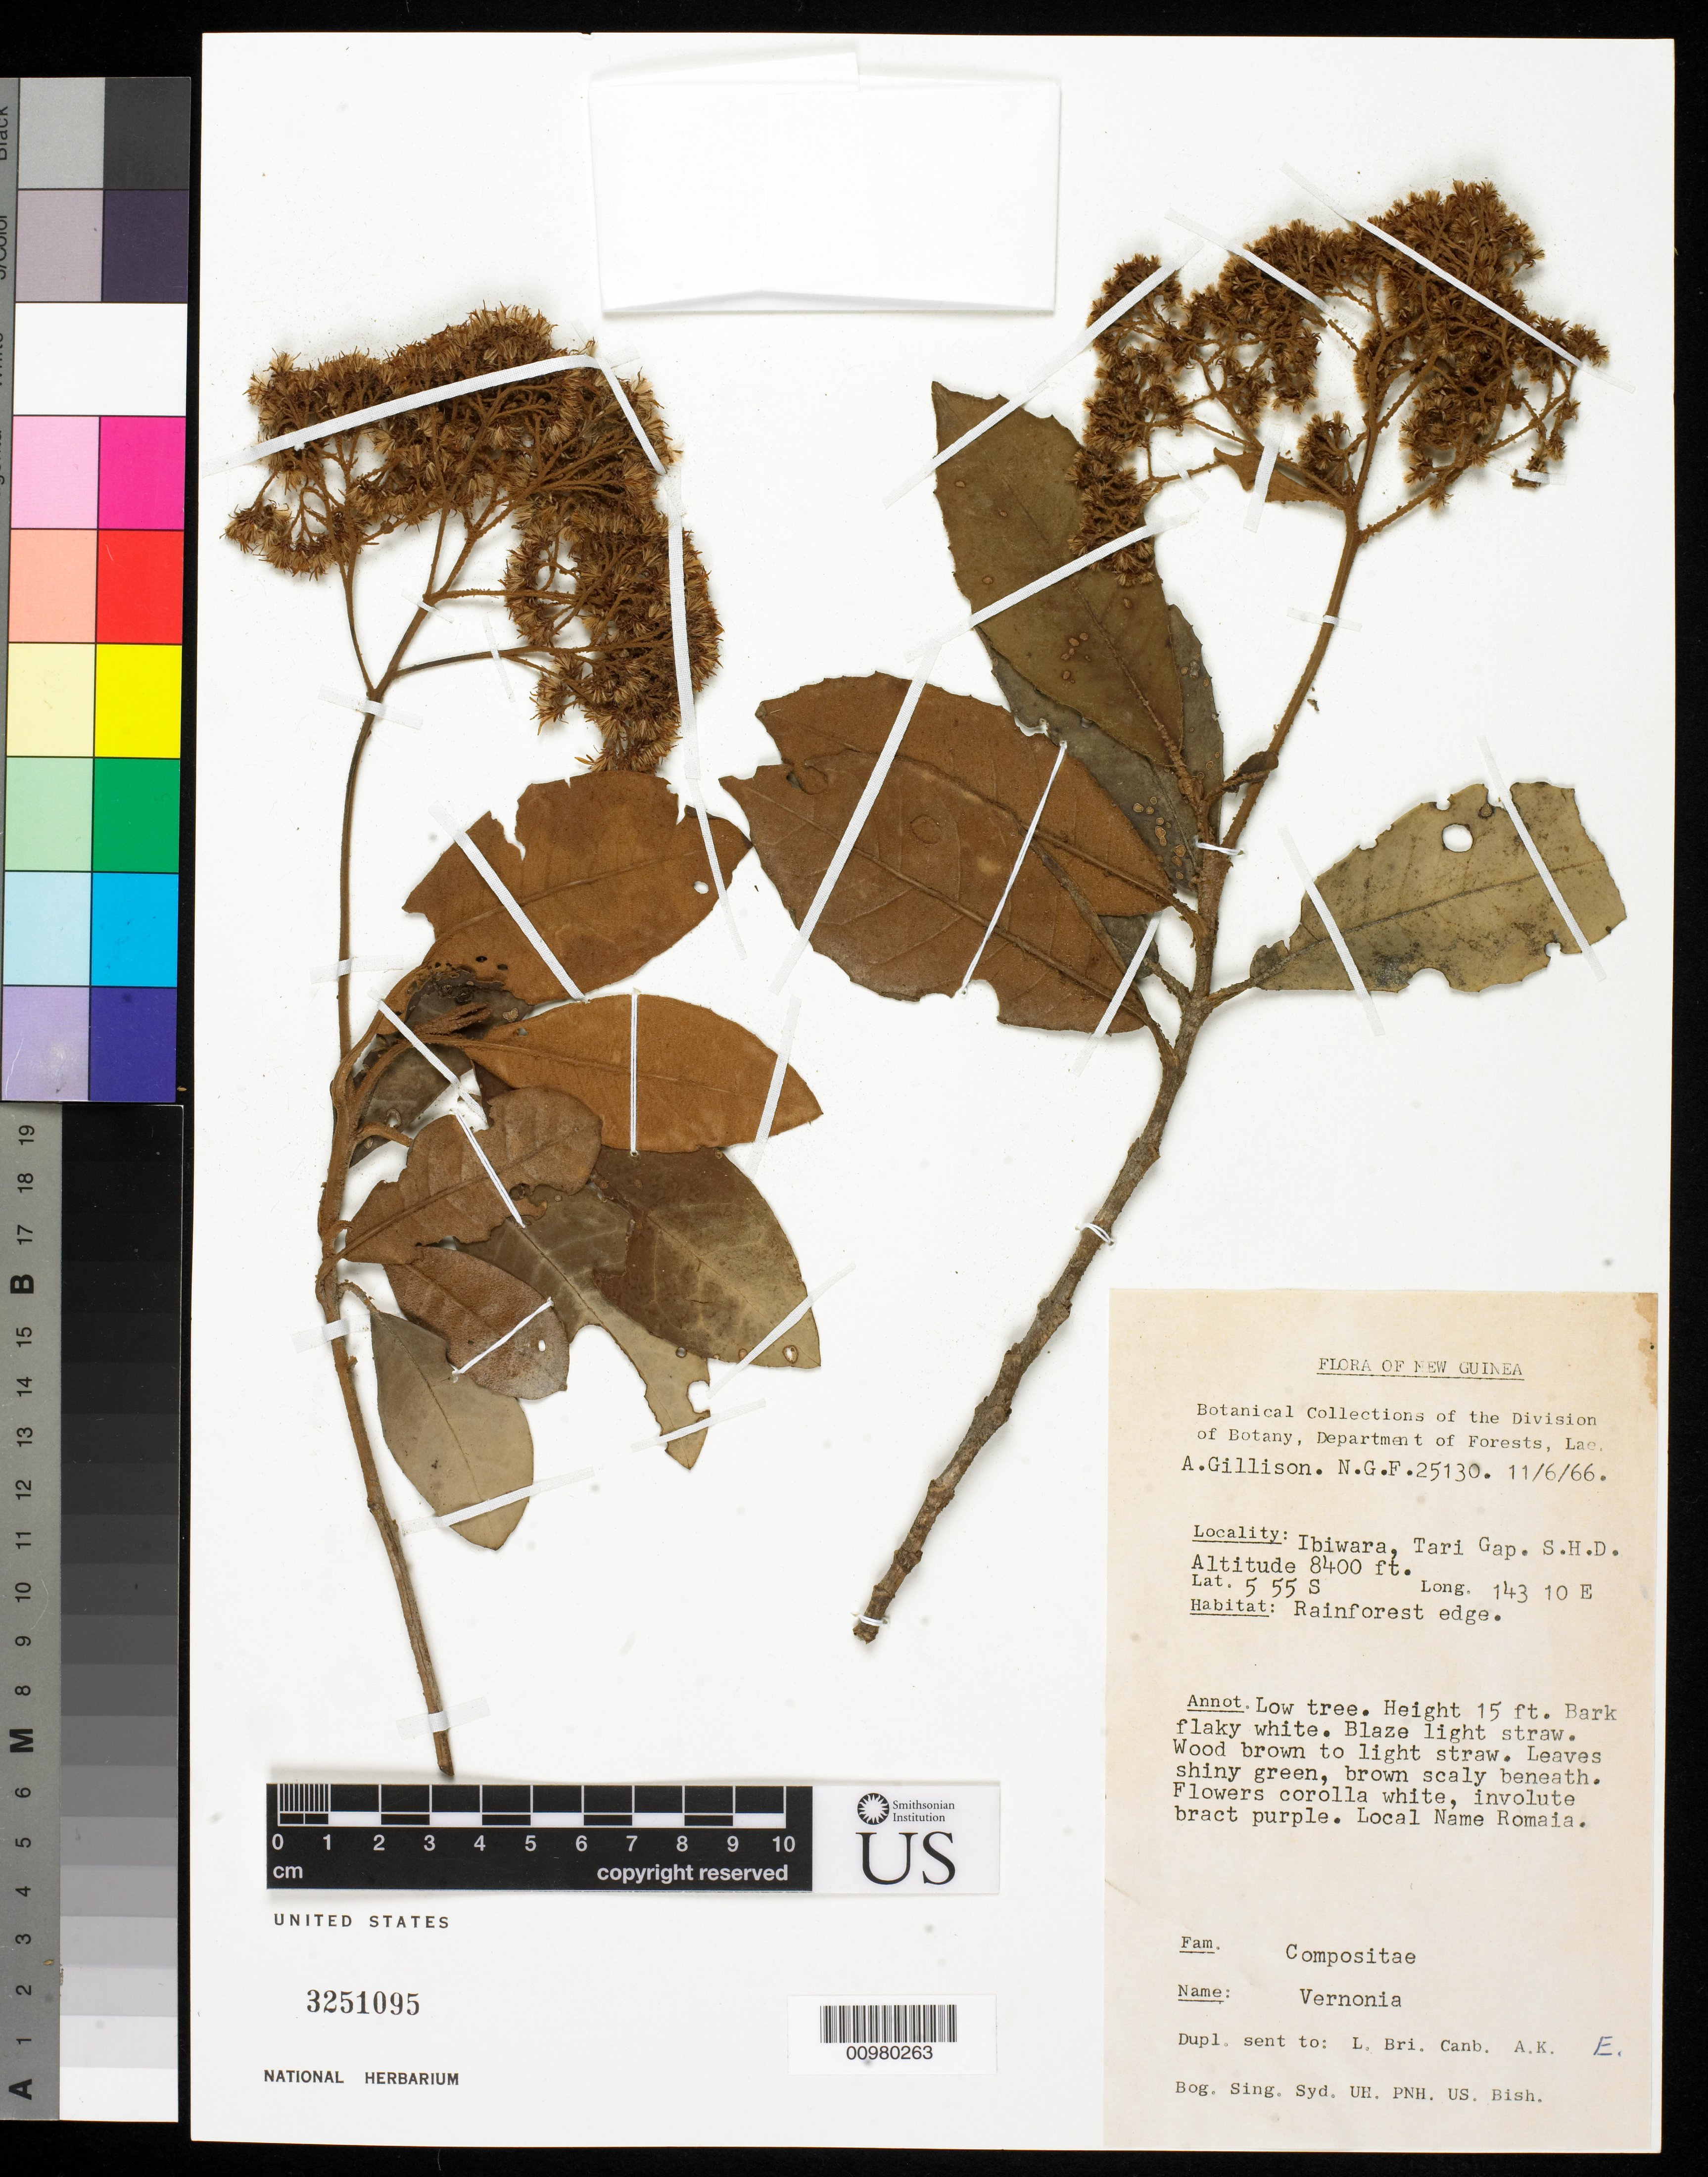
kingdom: Plantae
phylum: Tracheophyta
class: Magnoliopsida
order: Asterales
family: Asteraceae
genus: Olearia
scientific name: Olearia sp.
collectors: A. Gillison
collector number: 25130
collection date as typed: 11 Jun 1966 or 06 Nov 1966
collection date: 1966-06-11 or 1966-11-06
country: Papua New Guinea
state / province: Southern Highlands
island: New Guinea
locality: Ibiwara, Tari Gap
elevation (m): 2560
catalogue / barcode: US 3251095